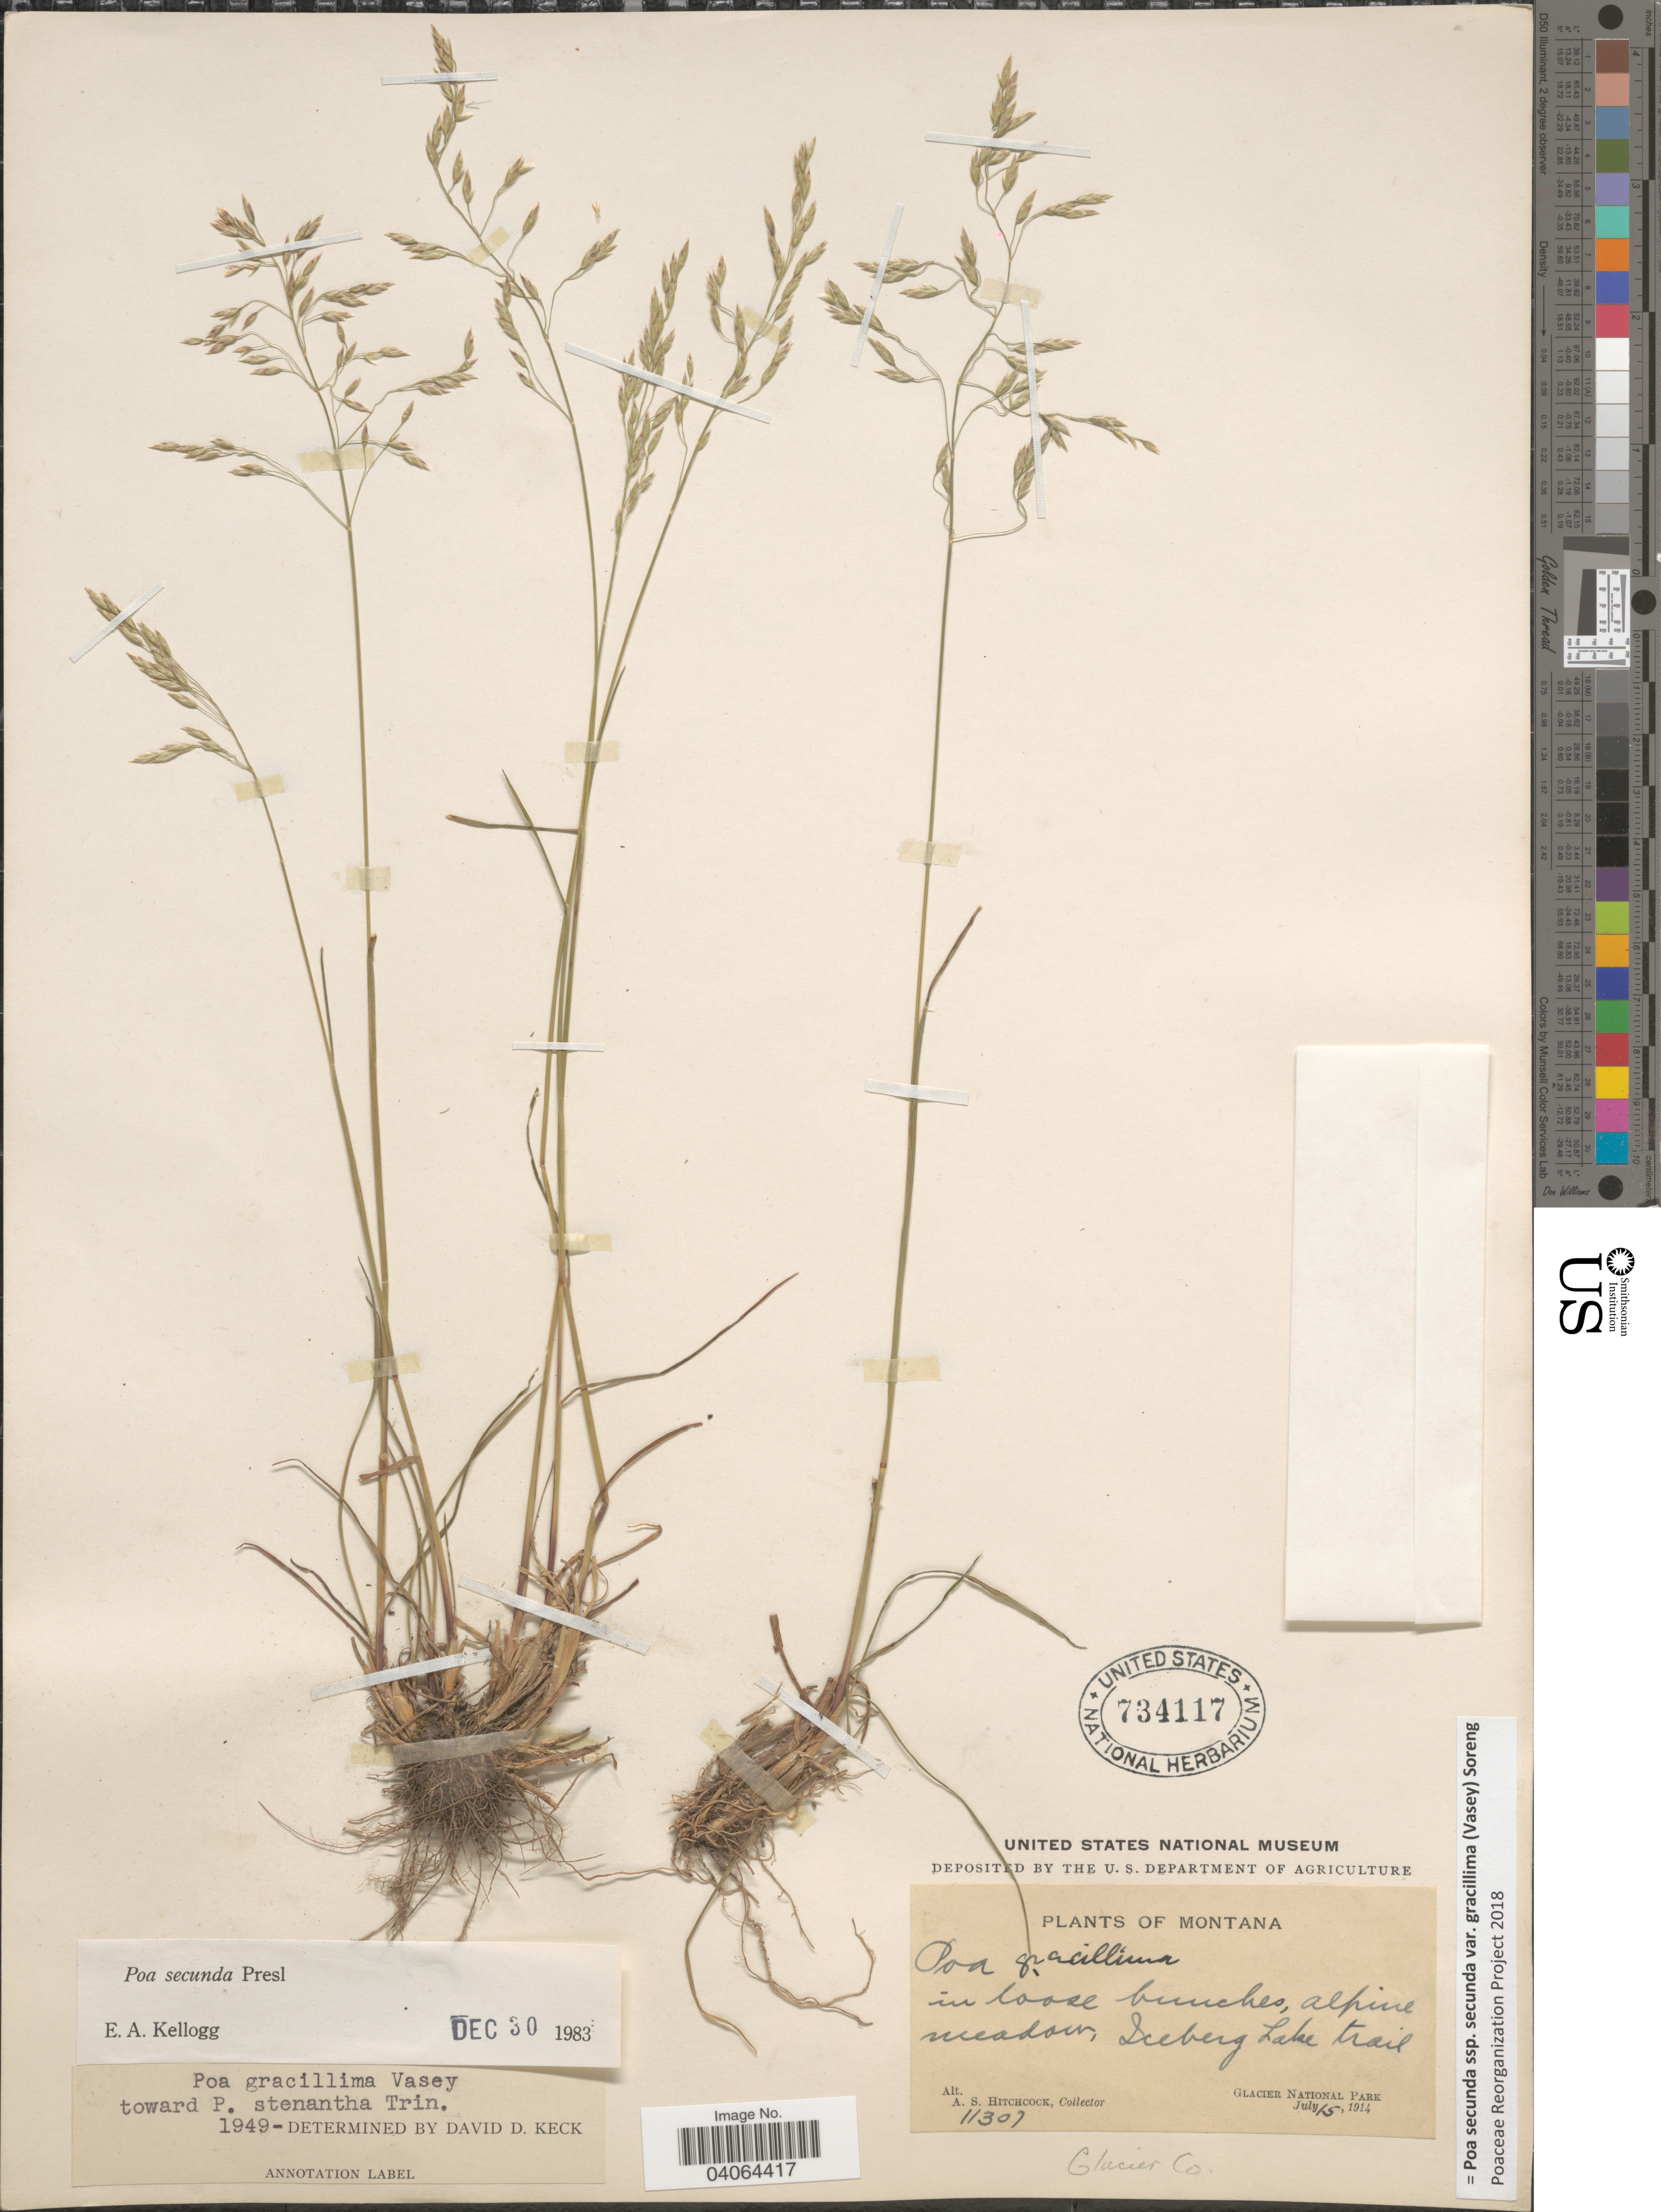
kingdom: Plantae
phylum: Tracheophyta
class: Liliopsida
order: Poales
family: Poaceae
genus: Poa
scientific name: Poa secunda subsp. secunda var. gracillima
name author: (Vasey) Soreng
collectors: A. S. Hitchcock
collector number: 11307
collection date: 1914-07-15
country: United States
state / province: Montana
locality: Iceberg Lake trail. Glacier National Park. Glacier Co.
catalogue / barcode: US 734117